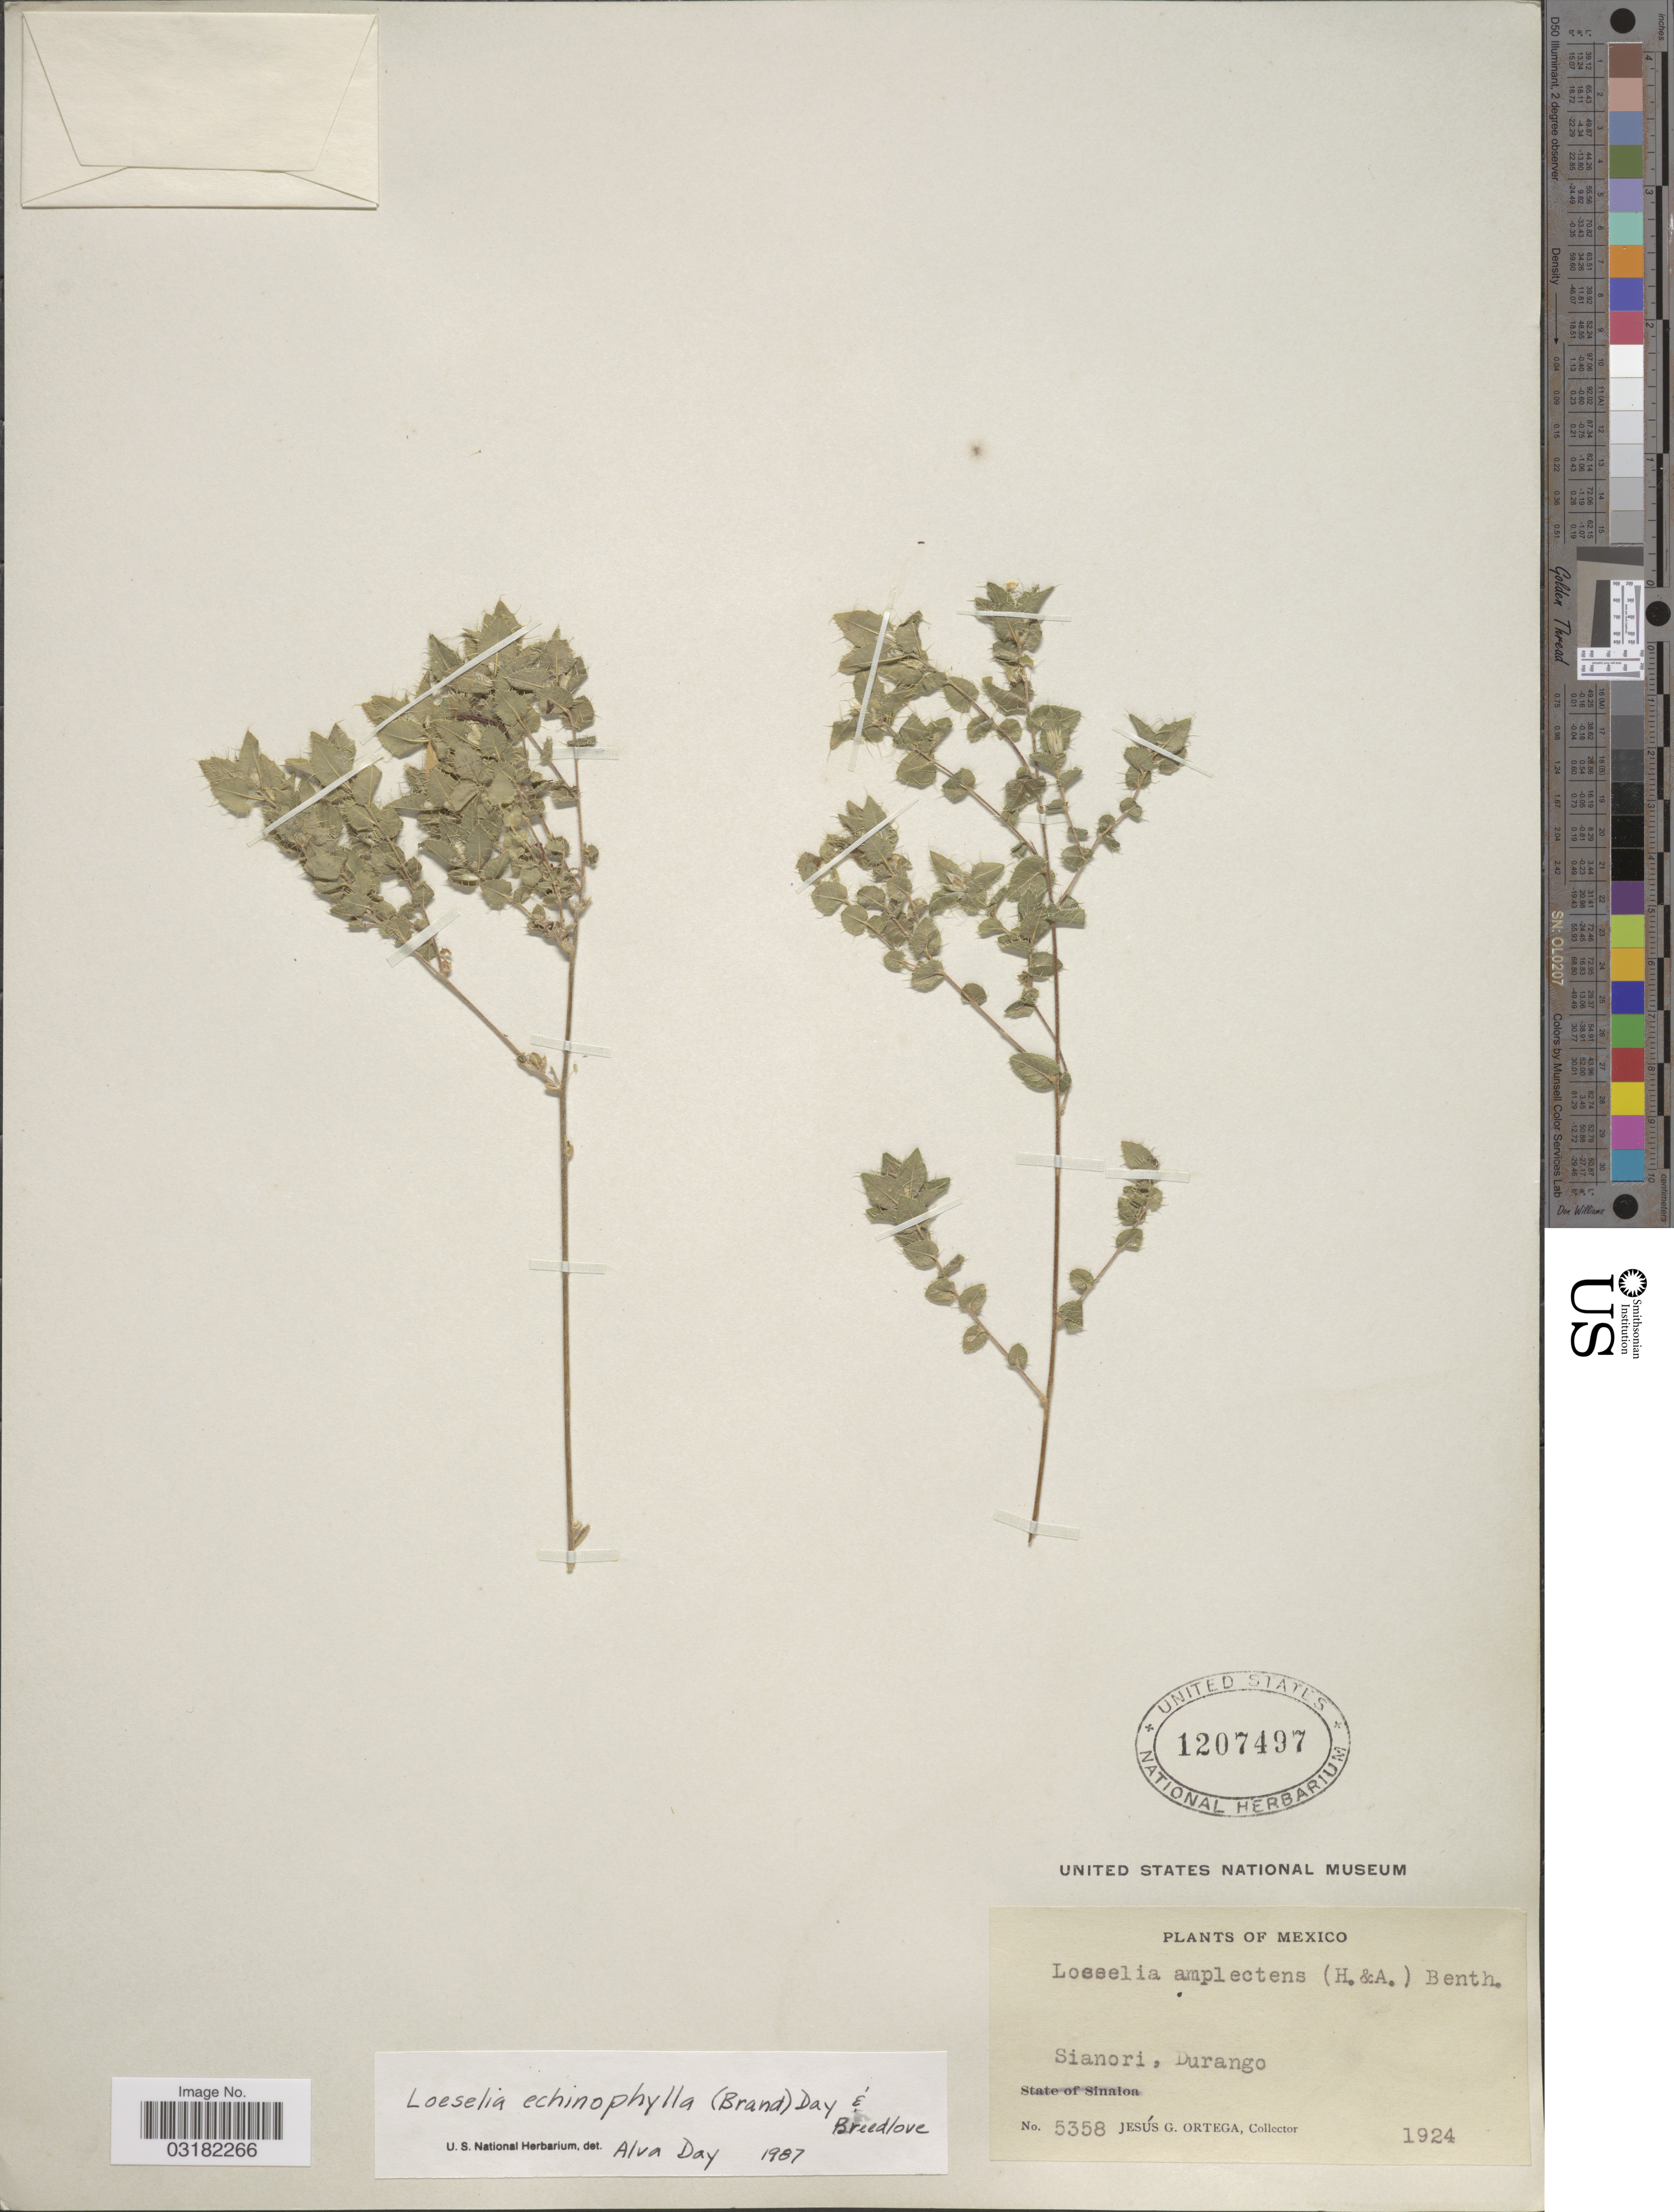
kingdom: Plantae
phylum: Tracheophyta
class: Magnoliopsida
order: Ericales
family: Polemoniaceae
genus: Loeselia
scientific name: Loeselia echinophylla (Brand) Day & Breedlove comb. nov. ined.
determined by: Day, Alva George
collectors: J. Ortega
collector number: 5358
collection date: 1924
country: Mexico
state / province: Durango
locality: Sianori.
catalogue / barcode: US 1207497